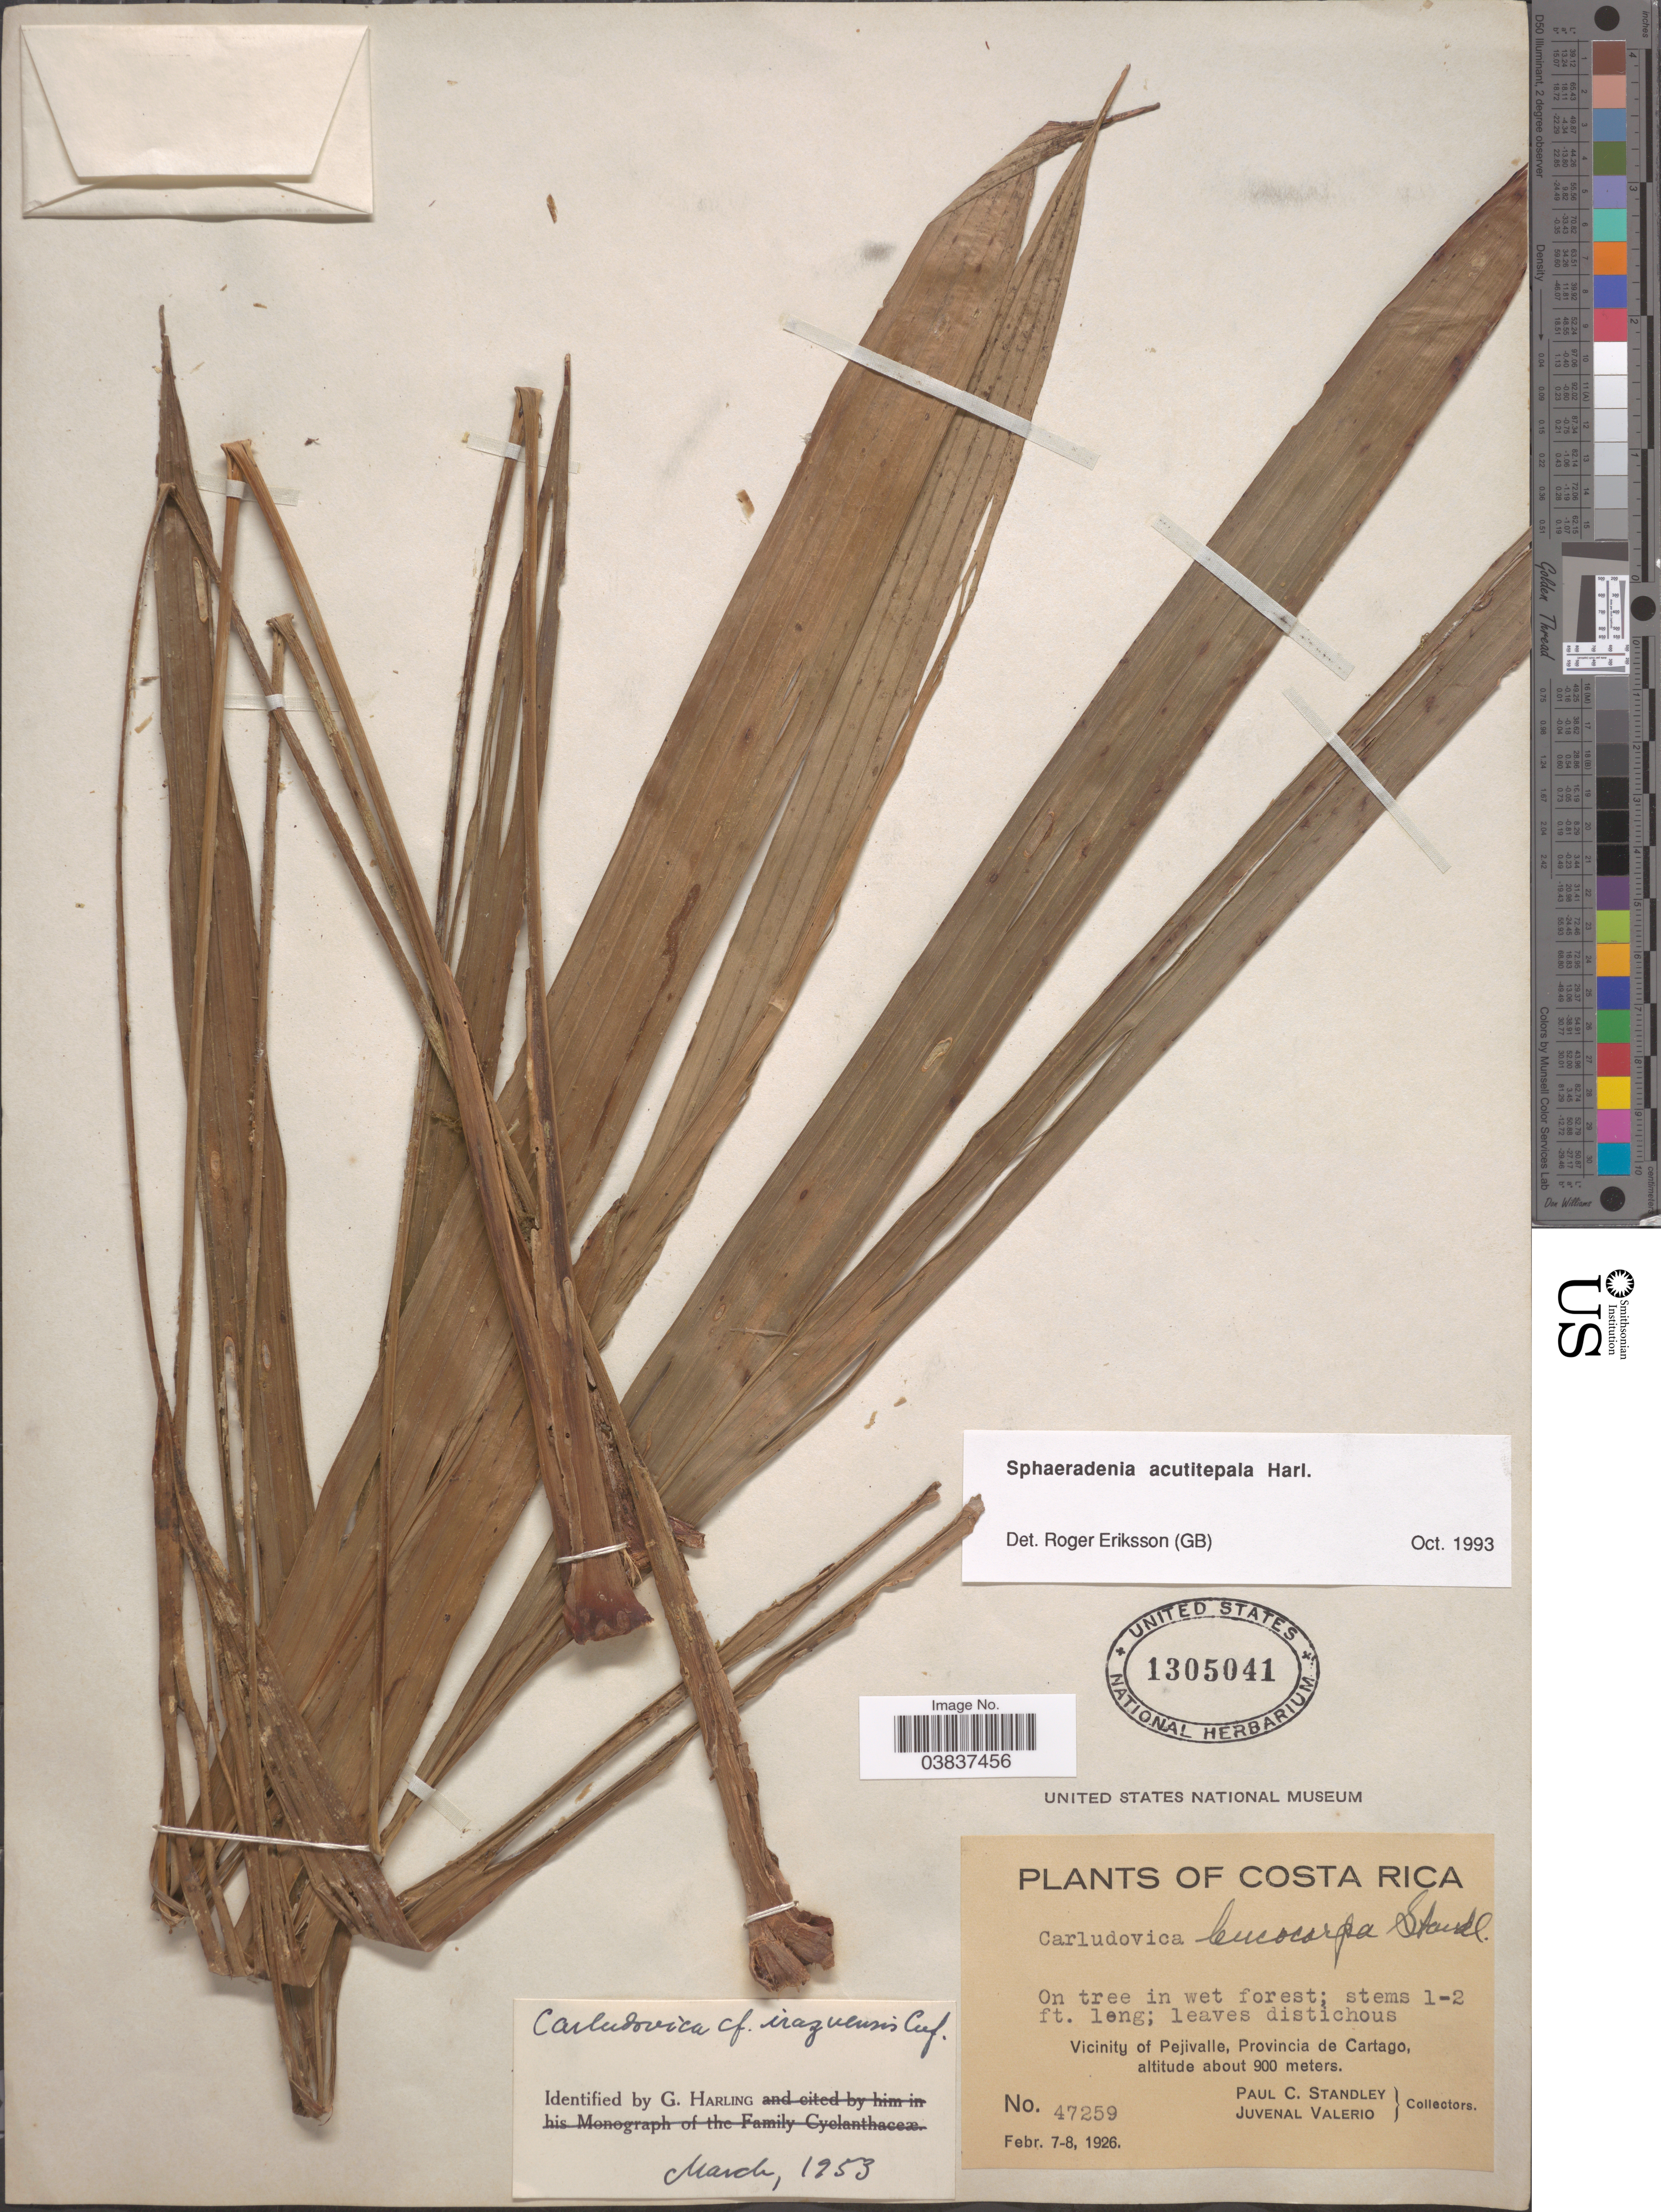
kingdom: Plantae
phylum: Tracheophyta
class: Liliopsida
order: Pandanales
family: Cyclanthaceae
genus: Sphaeradenia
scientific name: Sphaeradenia acutitepala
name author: Harling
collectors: P. C. Standley & J. Valerio R.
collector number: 47259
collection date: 1926-02-07/1926-02-08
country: Costa Rica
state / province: Cartago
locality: Vicinity of Pejivalle.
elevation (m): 900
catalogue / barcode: US 1305041